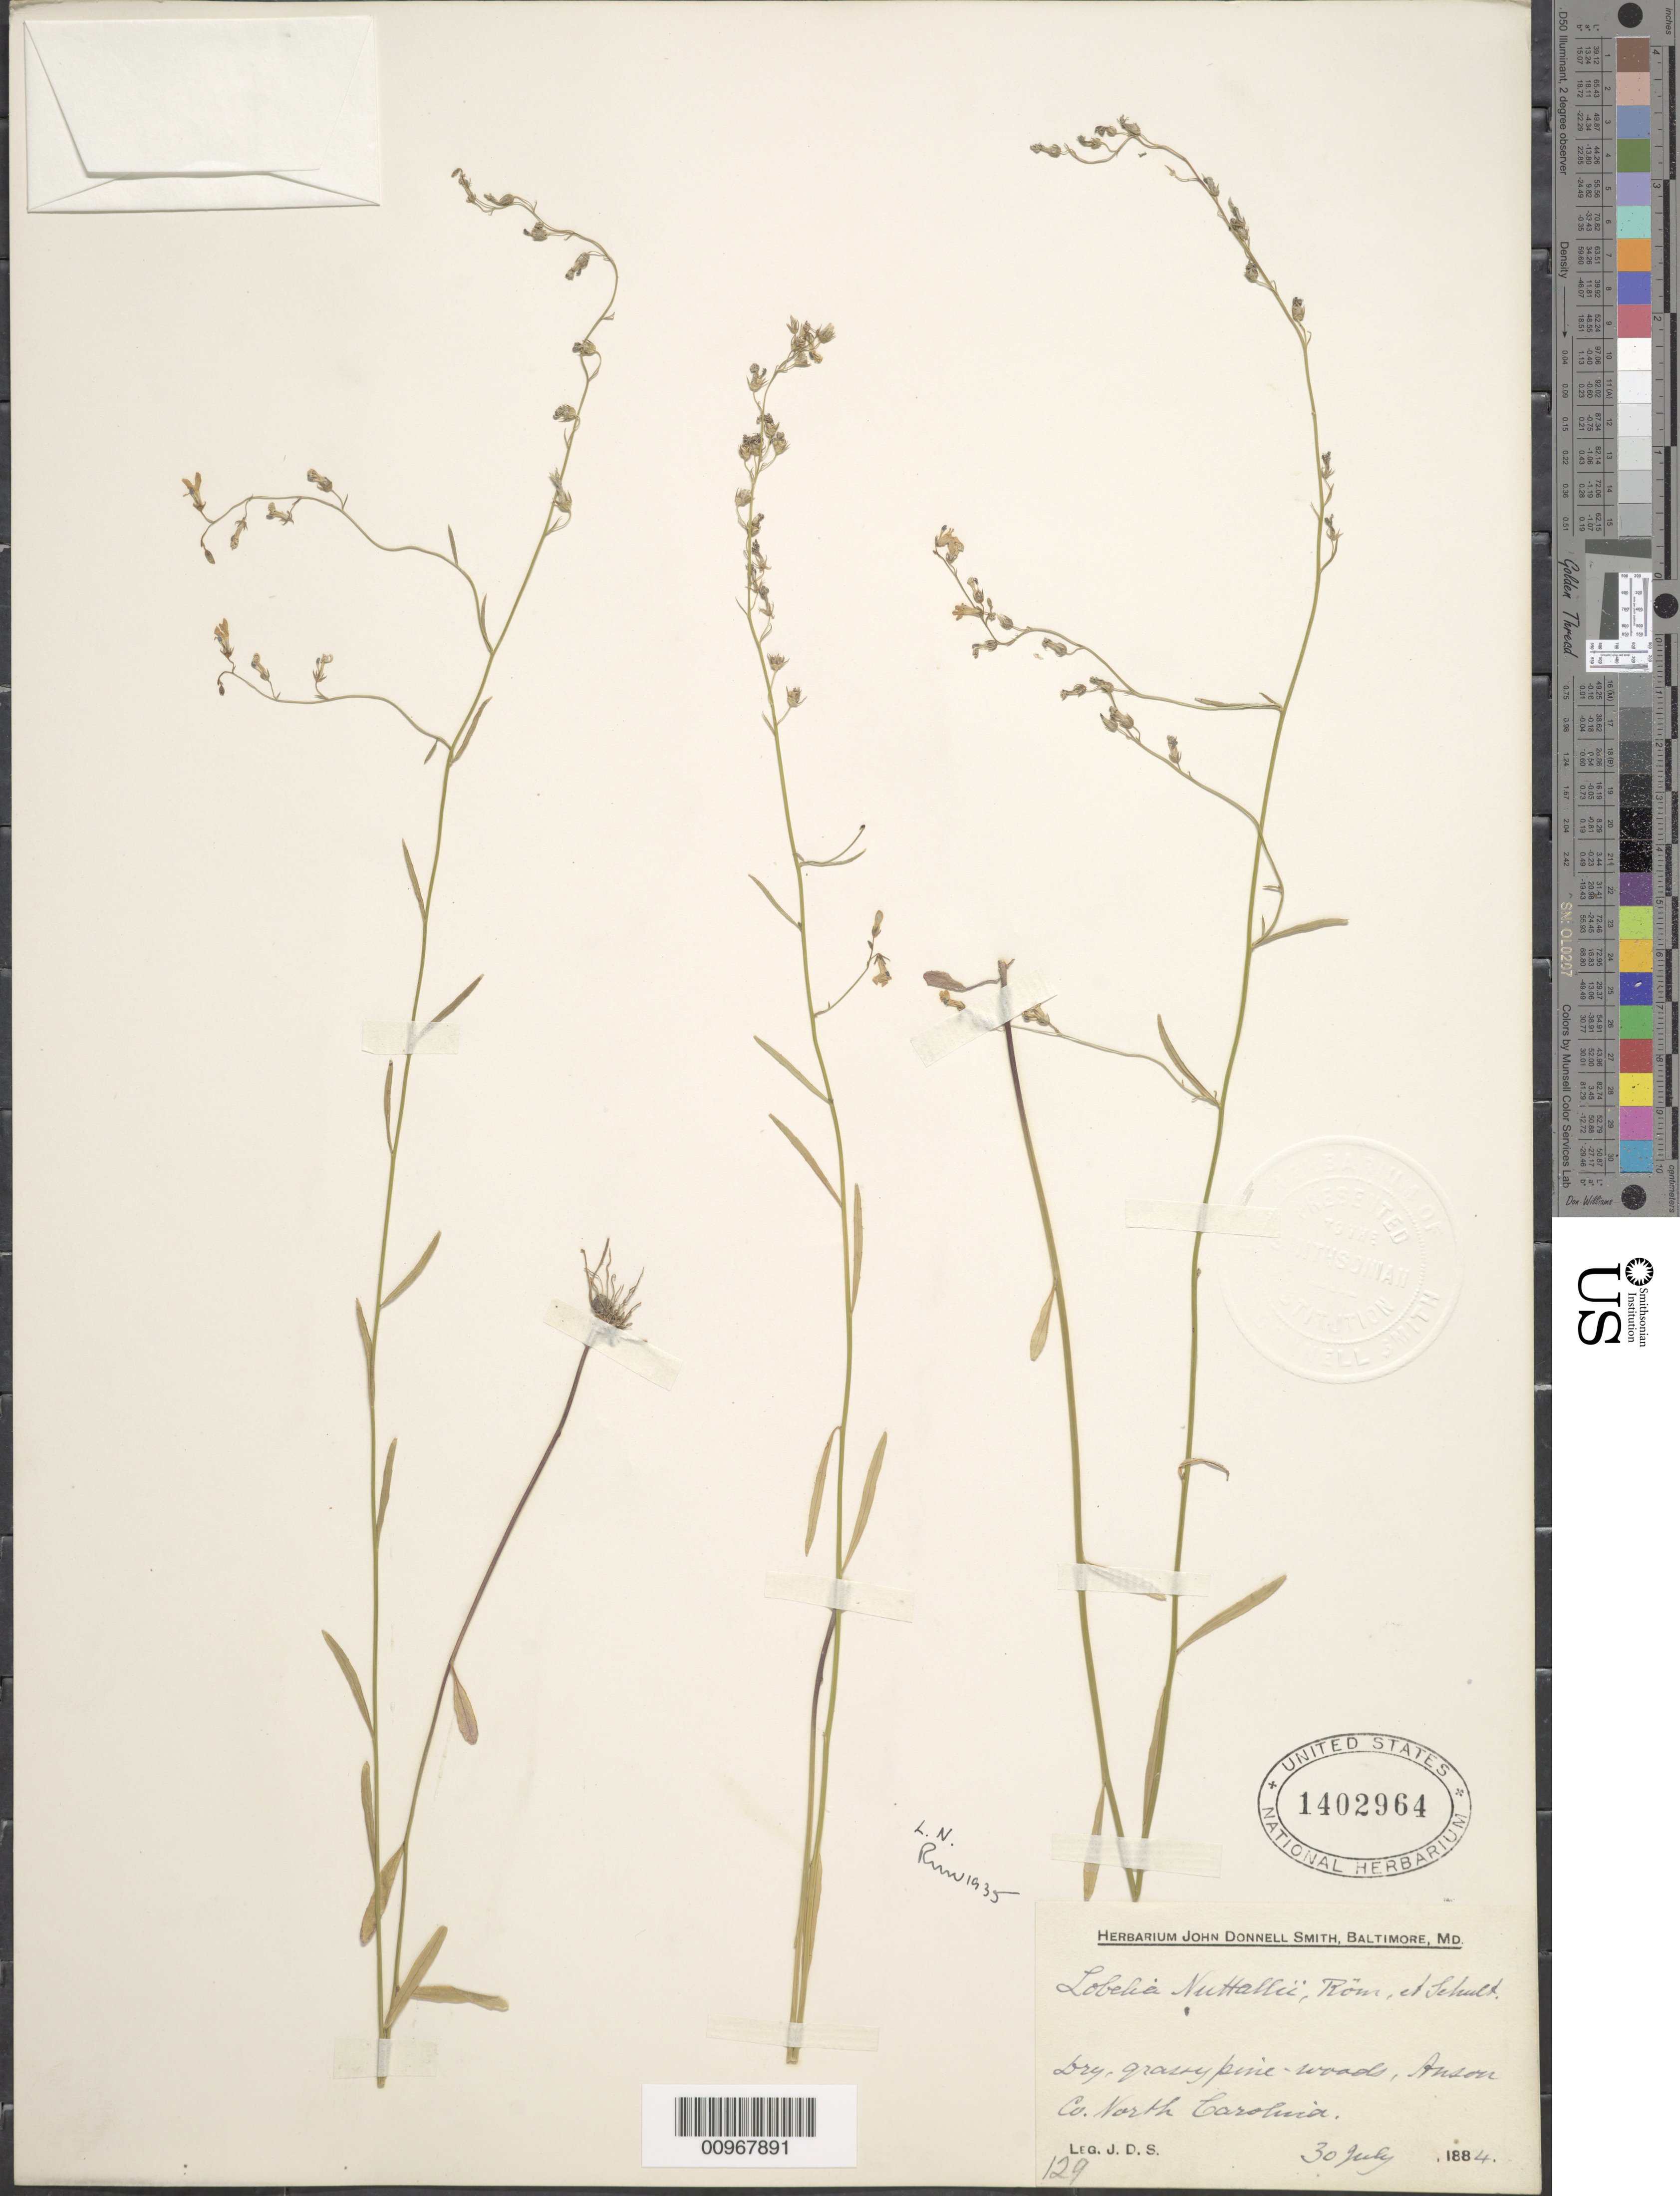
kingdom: Plantae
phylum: Tracheophyta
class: Magnoliopsida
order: Asterales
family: Campanulaceae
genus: Lobelia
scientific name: Lobelia nuttallii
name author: Schult.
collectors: J. Donnell Smith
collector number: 129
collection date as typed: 30 Jul 1884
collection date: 1884-07-30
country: United States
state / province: North Carolina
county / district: Anson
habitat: dry, grassy pine woods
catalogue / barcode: US 14029654